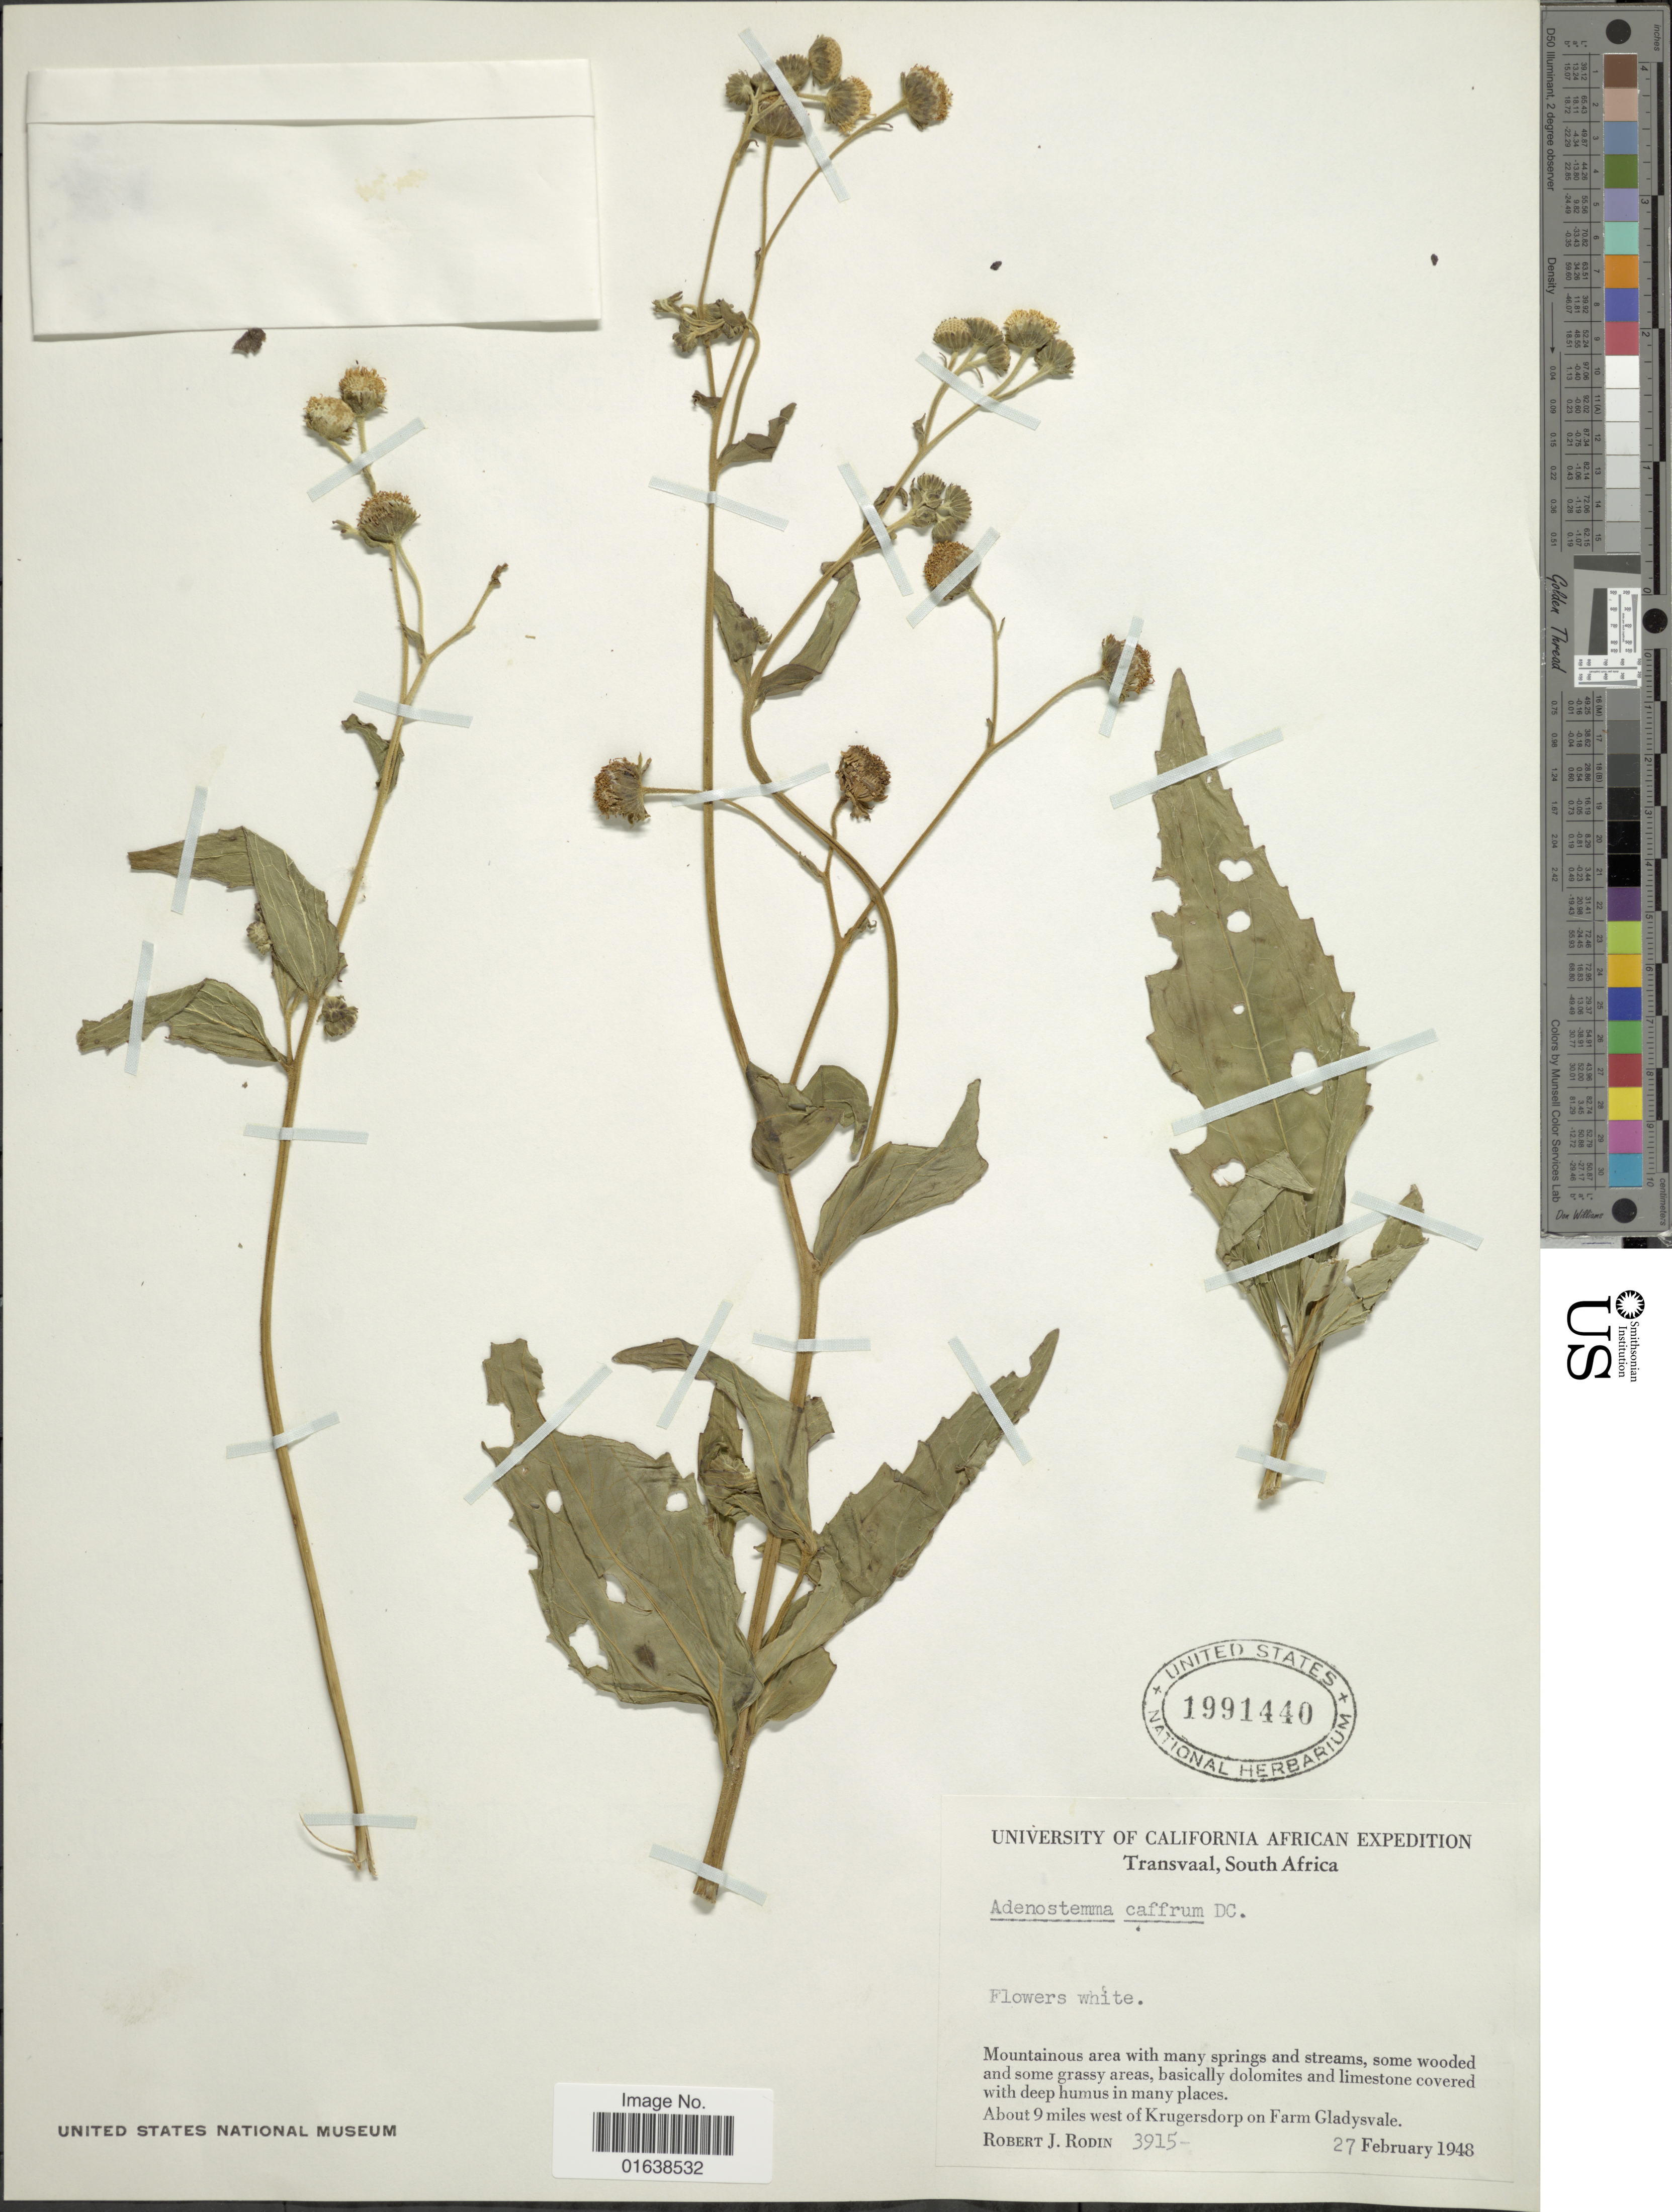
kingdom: Plantae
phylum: Tracheophyta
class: Magnoliopsida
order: Asterales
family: Asteraceae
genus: Adenostemma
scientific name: Adenostemma caffrum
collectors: R. J. Rodin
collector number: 3915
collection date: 1948-02-27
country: South Africa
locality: Transvaal, South Africa. Mountainious area with many springs and streams, some wooded and some grassy areas, basically dolomites and limestone covered with deep humus in many places. About 9 miles west of Krugersdorp on Farm Gladysvale.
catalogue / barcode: US 1991440